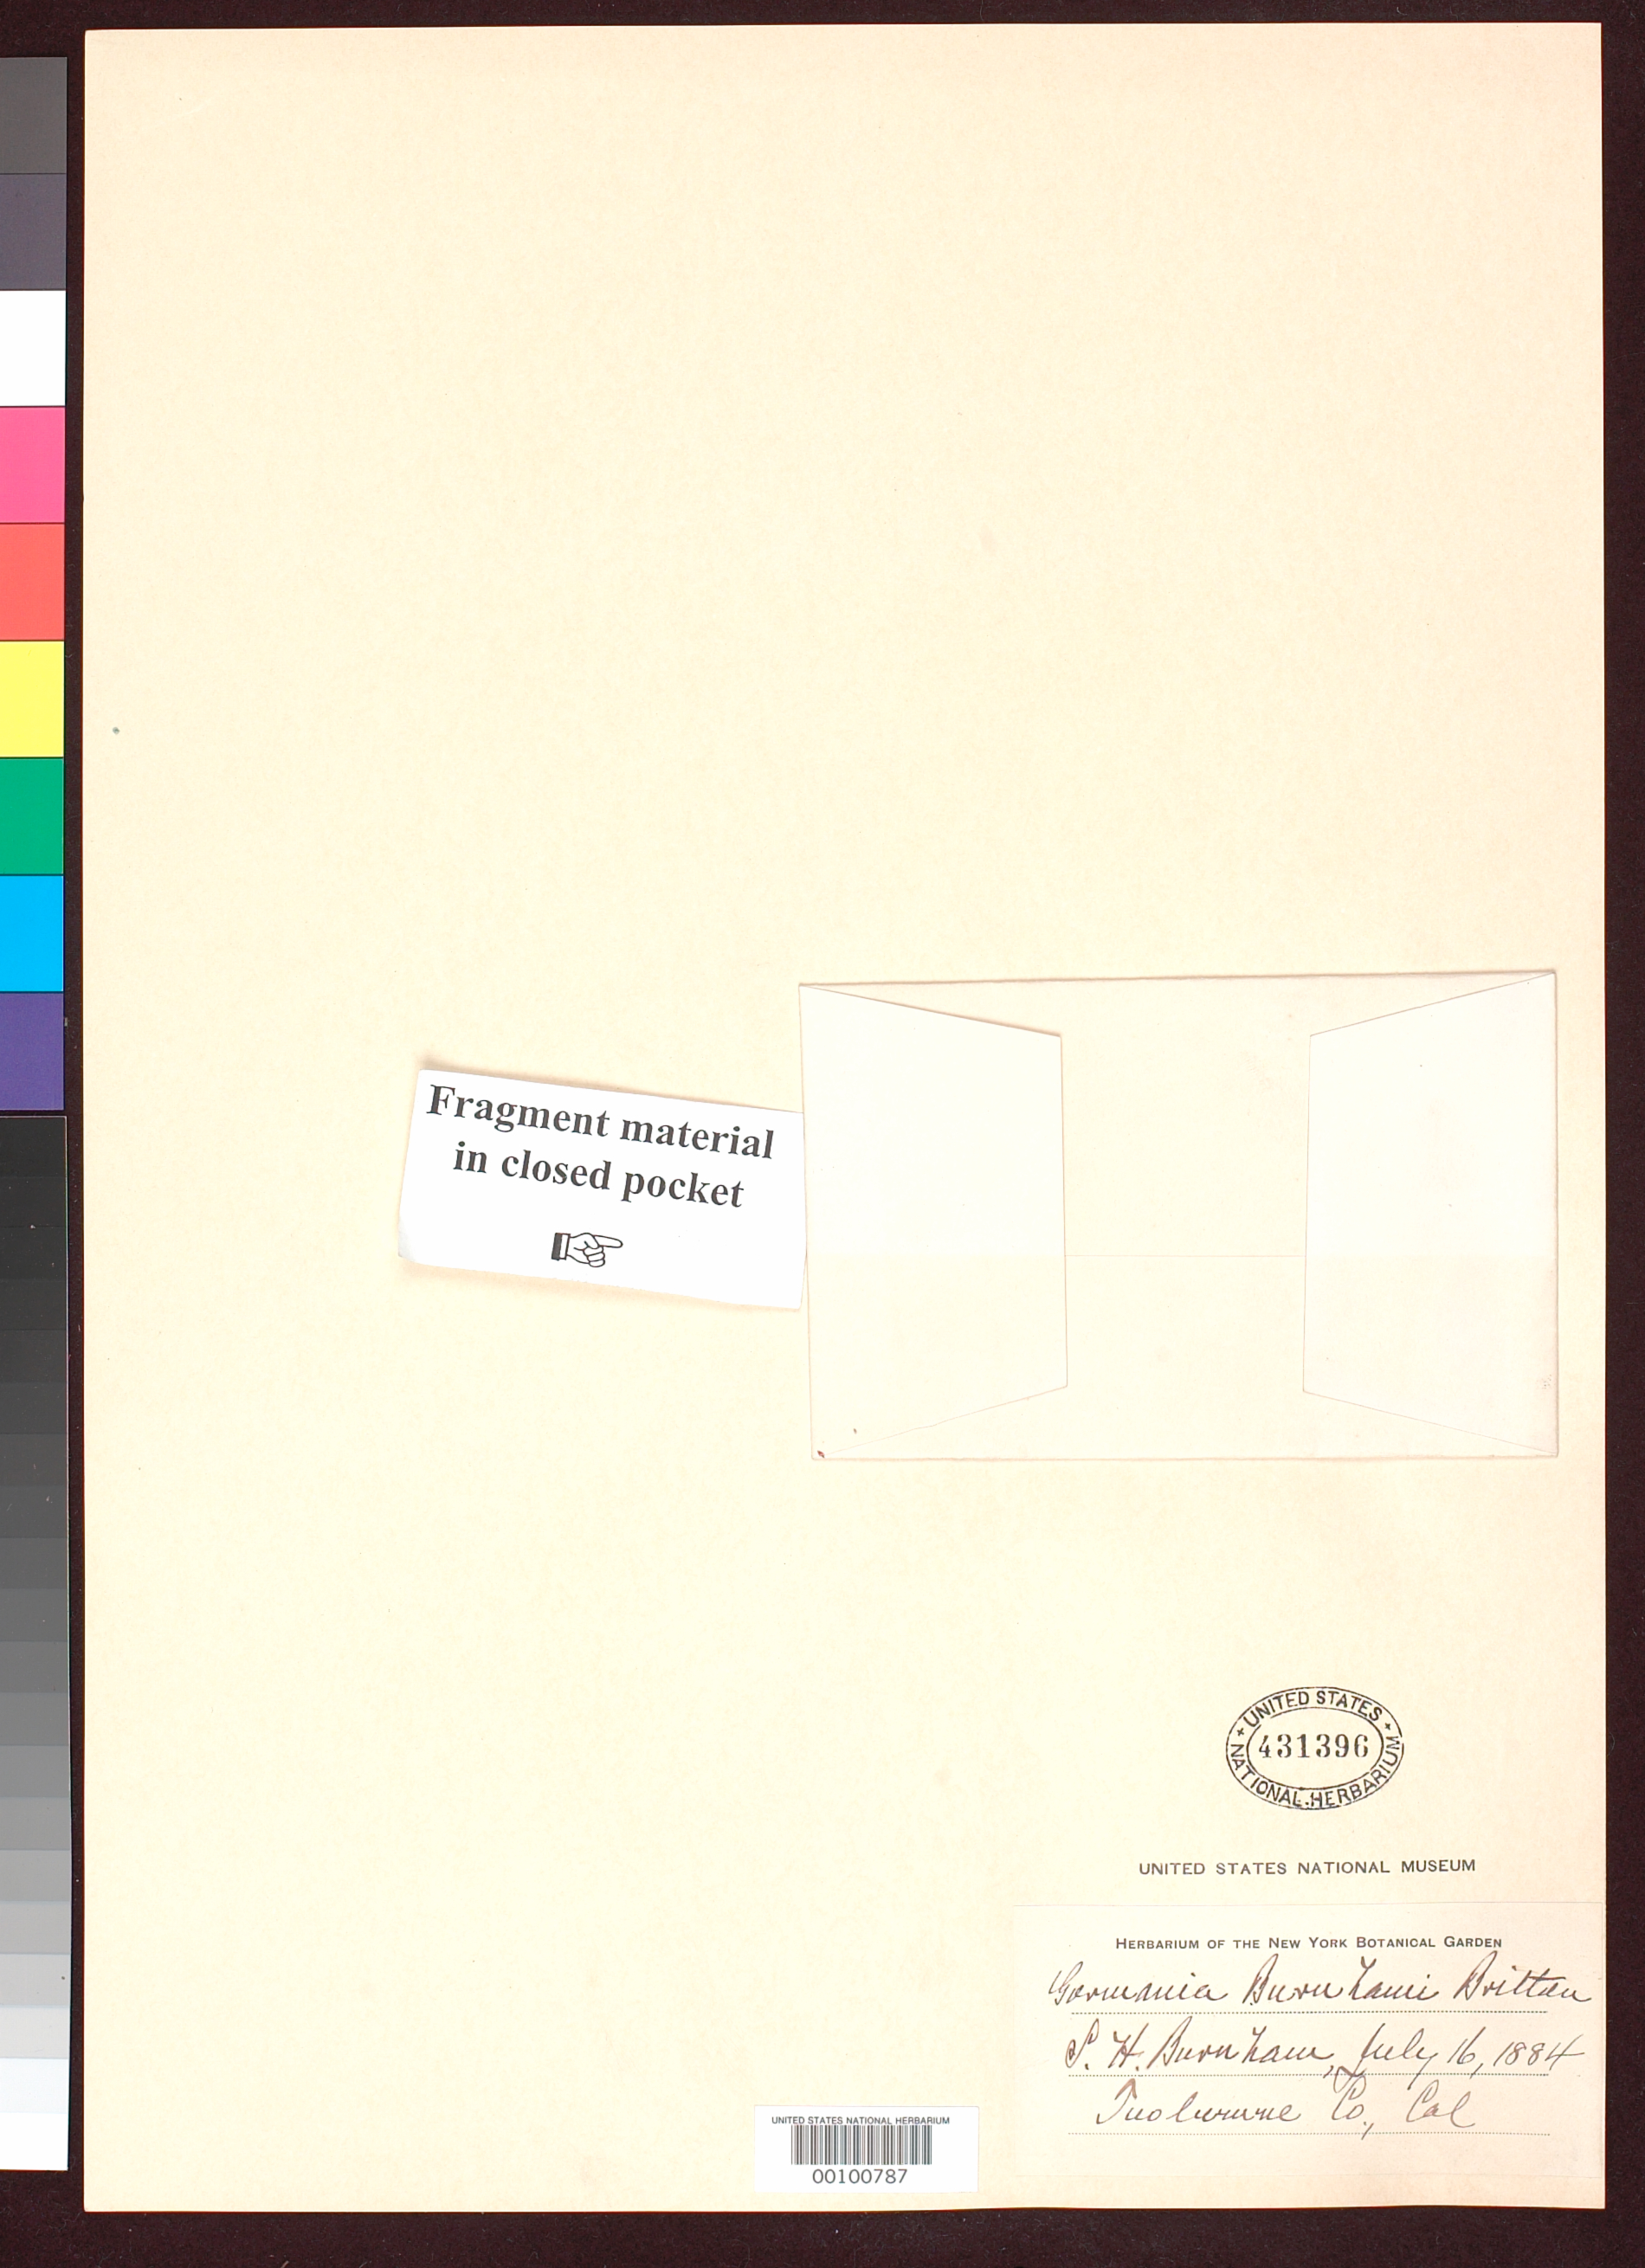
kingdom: Plantae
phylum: Tracheophyta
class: Magnoliopsida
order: Saxifragales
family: Crassulaceae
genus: Gormania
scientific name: Gormania burnhamii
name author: Britton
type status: Isotype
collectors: S. Burnham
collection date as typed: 16 Jul 1894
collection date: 1894-07-16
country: United States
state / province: California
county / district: Tuolumne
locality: Between Lake Eleanor and Lake Bermon.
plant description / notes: Fragmentary material of type specimen, origin not indicated but probably from the holotype at NY.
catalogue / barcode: US 431396